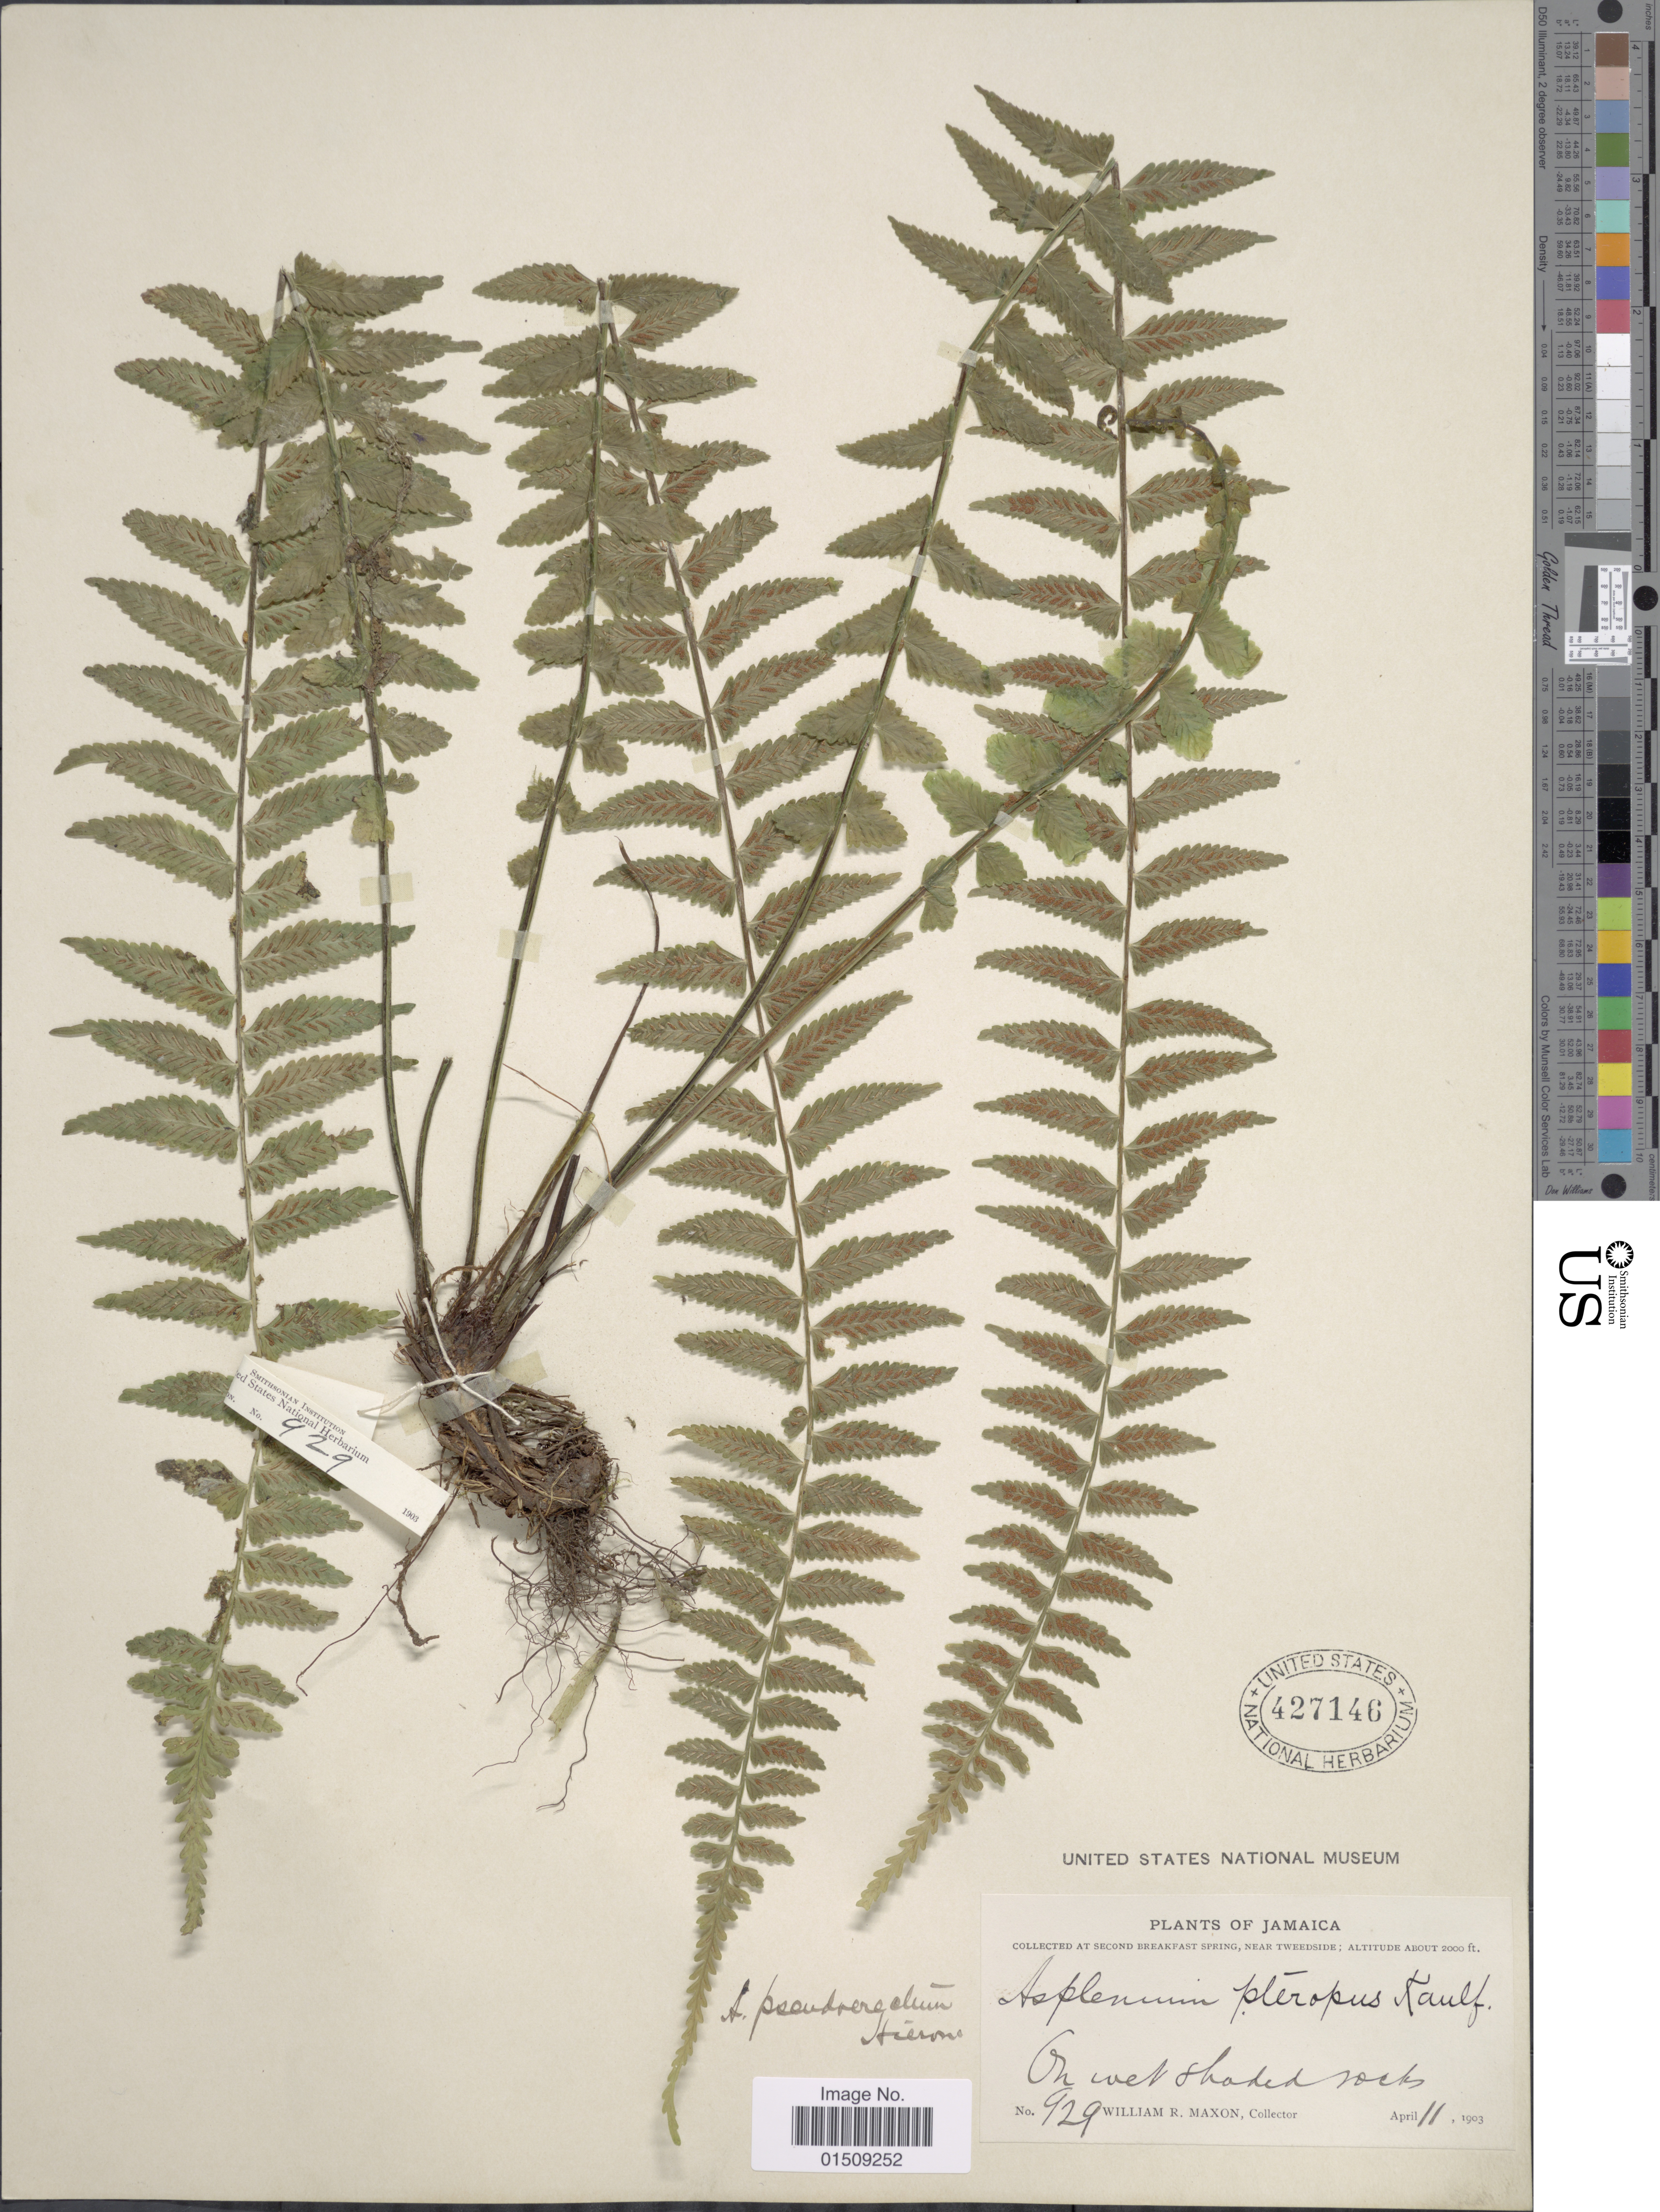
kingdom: Plantae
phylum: Tracheophyta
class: Polypodiopsida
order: Polypodiales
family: Aspleniaceae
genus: Asplenium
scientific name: Asplenium pteropus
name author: Kaulf.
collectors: W. R. Maxon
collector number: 929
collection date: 1903-04-11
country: Jamaica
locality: Second Breakfast Spring, near Tweedside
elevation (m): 610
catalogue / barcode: US 427146